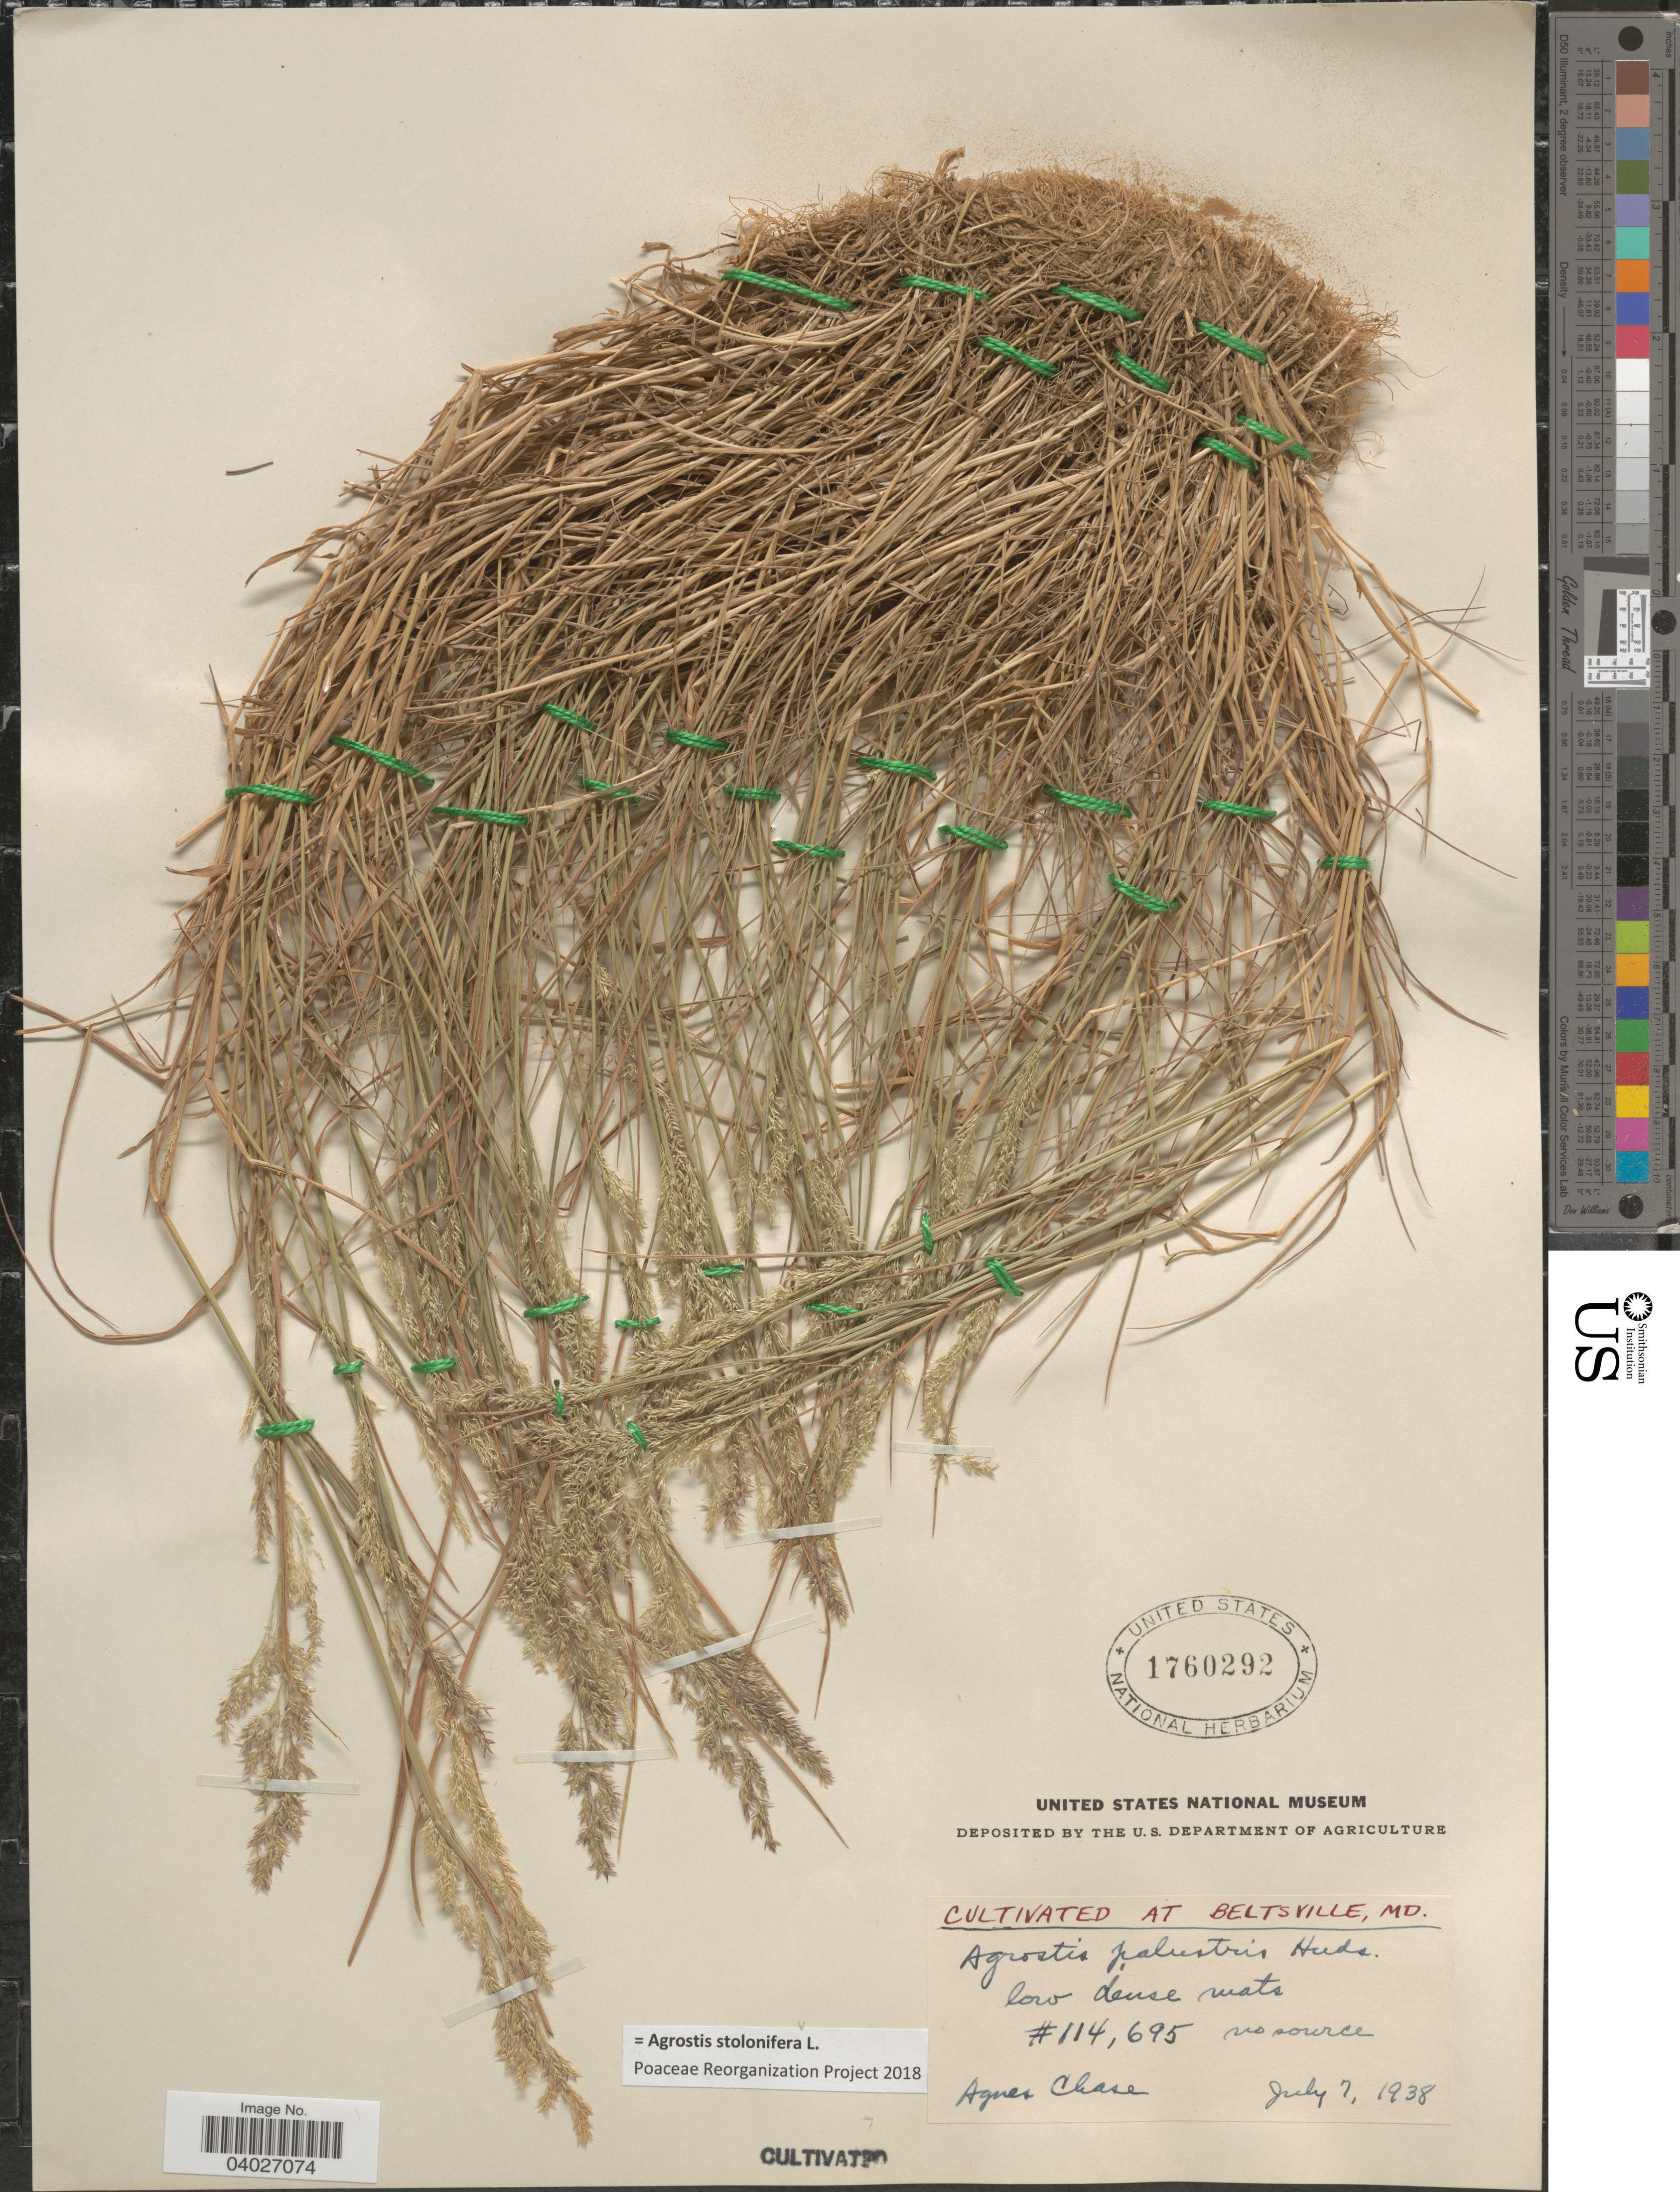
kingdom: Plantae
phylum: Tracheophyta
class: Liliopsida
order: Poales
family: Poaceae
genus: Agrostis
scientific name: Agrostis stolonifera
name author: L.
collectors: A. Chase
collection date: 1938-07-07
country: United States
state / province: Maryland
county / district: Prince George's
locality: At Beltsville.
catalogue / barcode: US 1760292